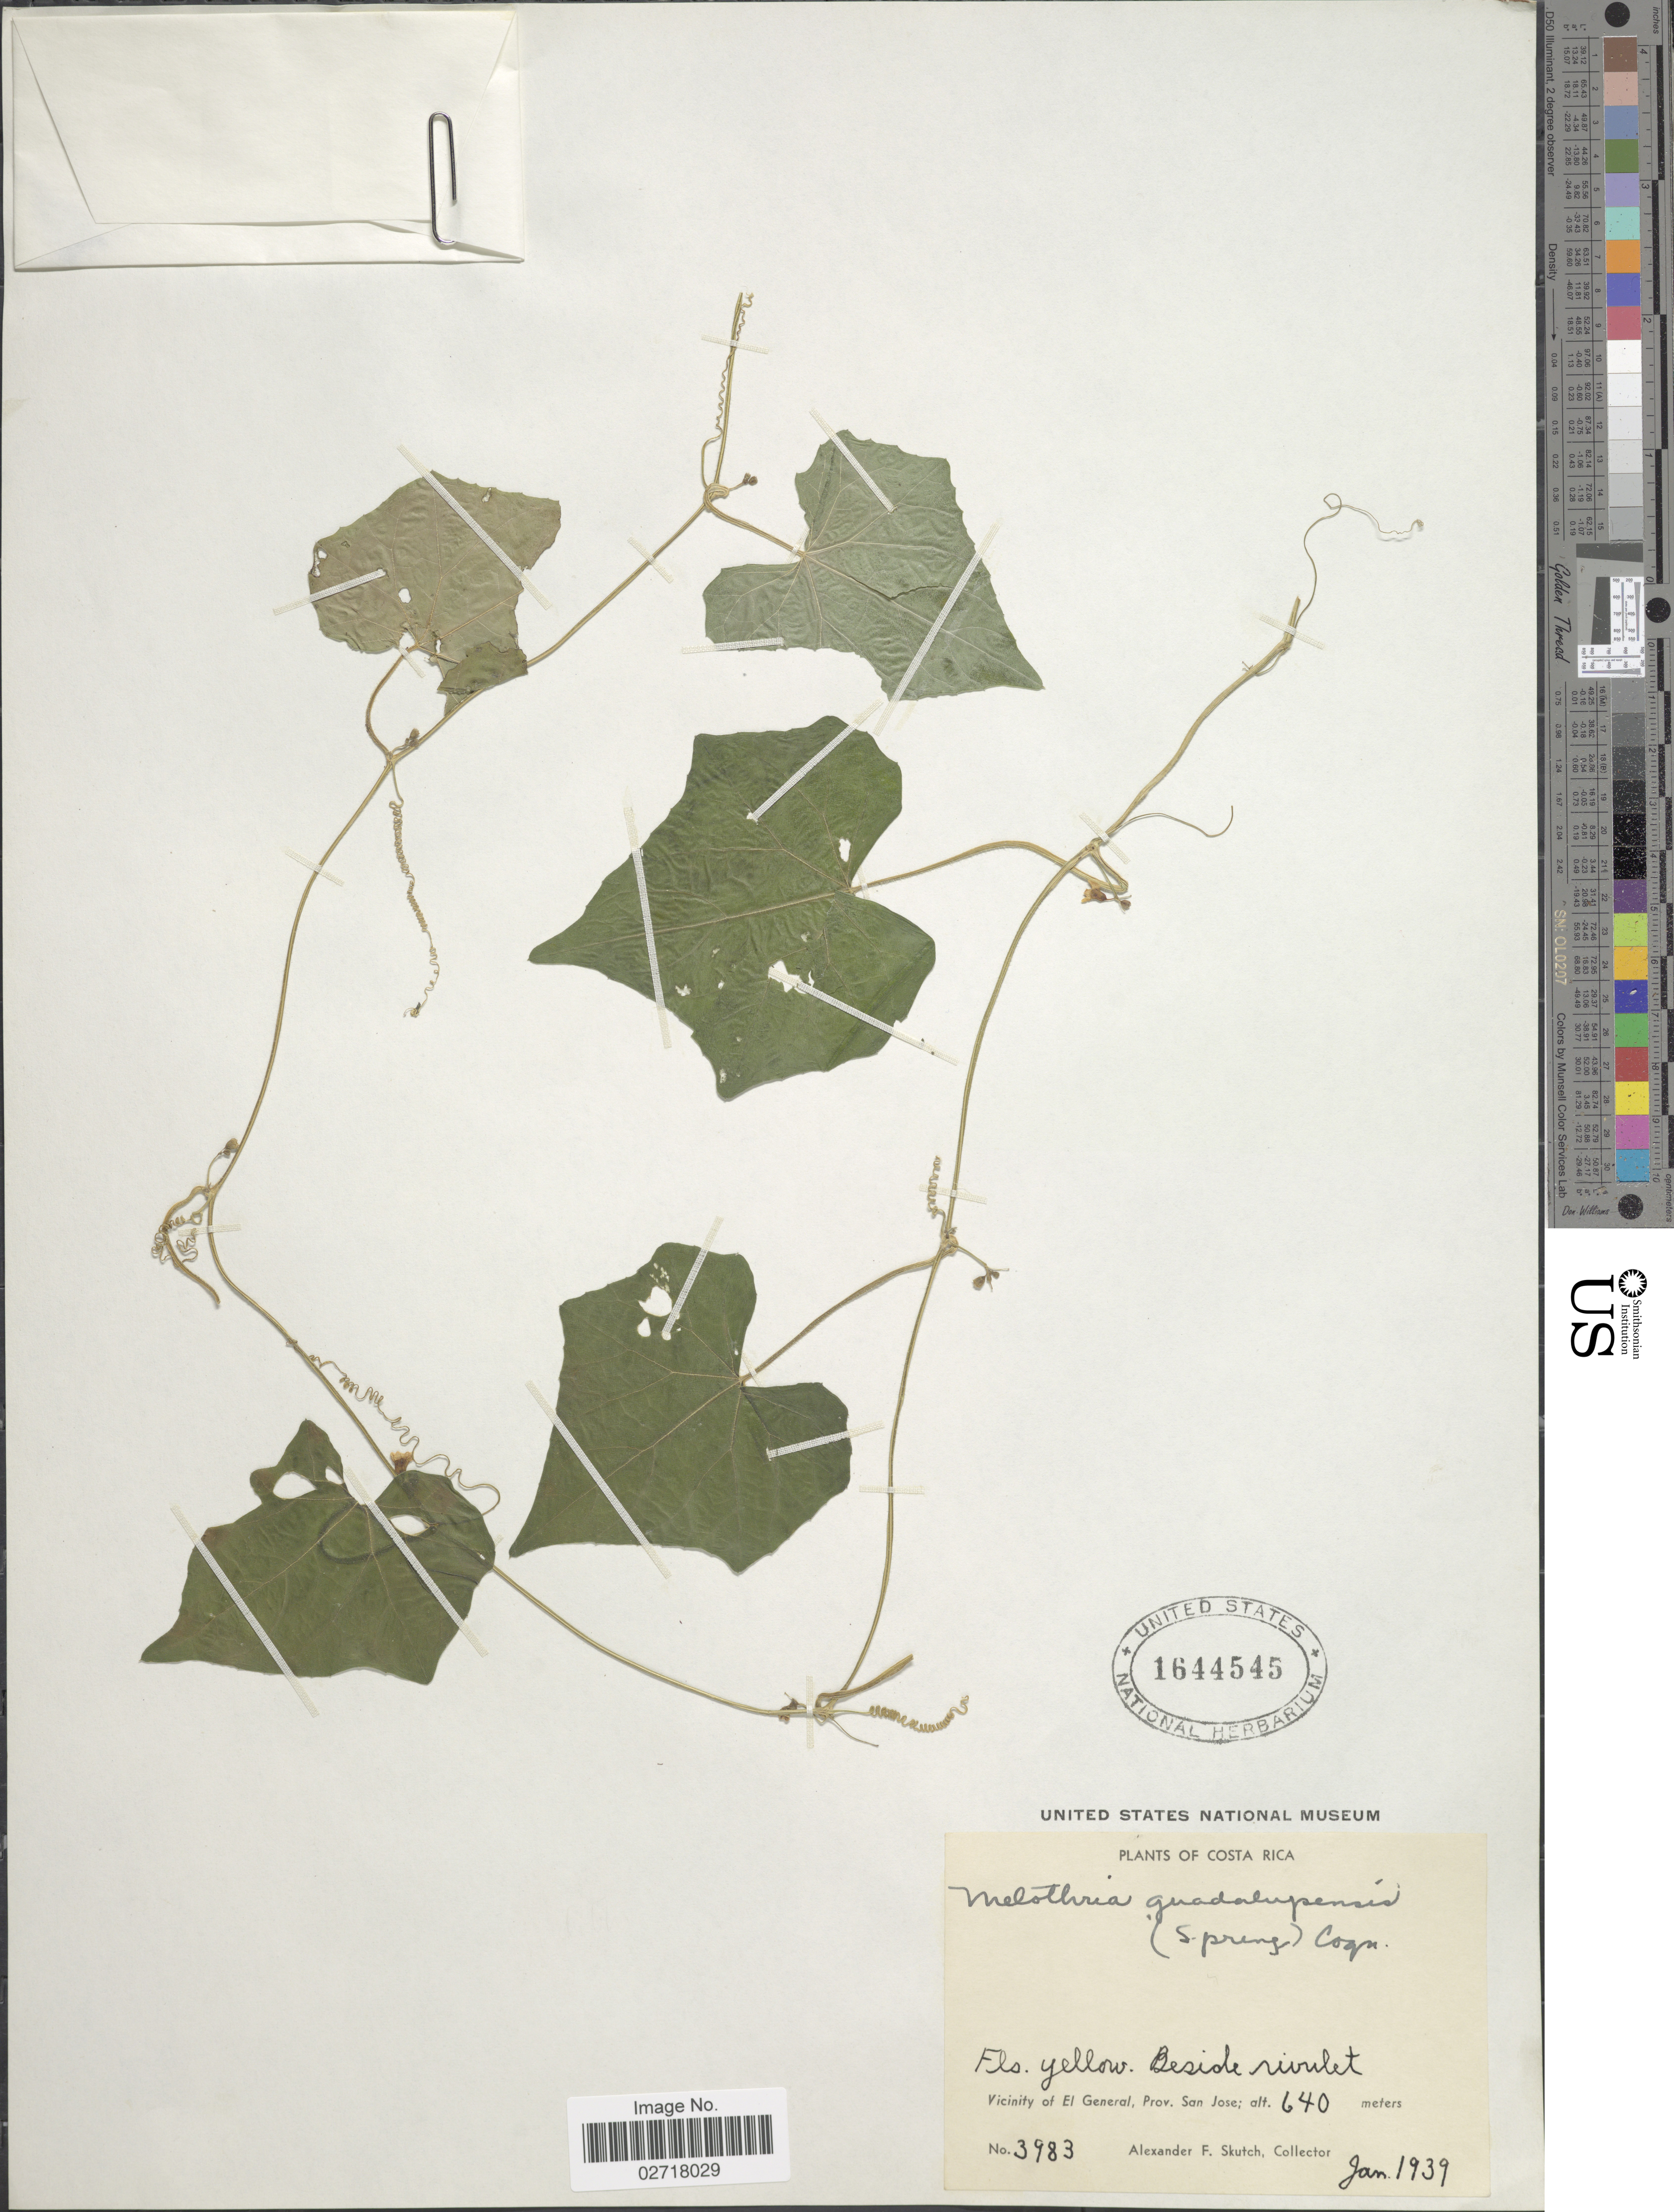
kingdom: Plantae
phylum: Tracheophyta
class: Magnoliopsida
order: Cucurbitales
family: Cucurbitaceae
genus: Melothria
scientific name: Melothria pendula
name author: L.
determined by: U.S. National Herbarium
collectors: A. F. Skutch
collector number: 3983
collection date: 1939-01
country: Costa Rica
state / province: San José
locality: Vicinity of El General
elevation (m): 640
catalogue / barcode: US 1644545